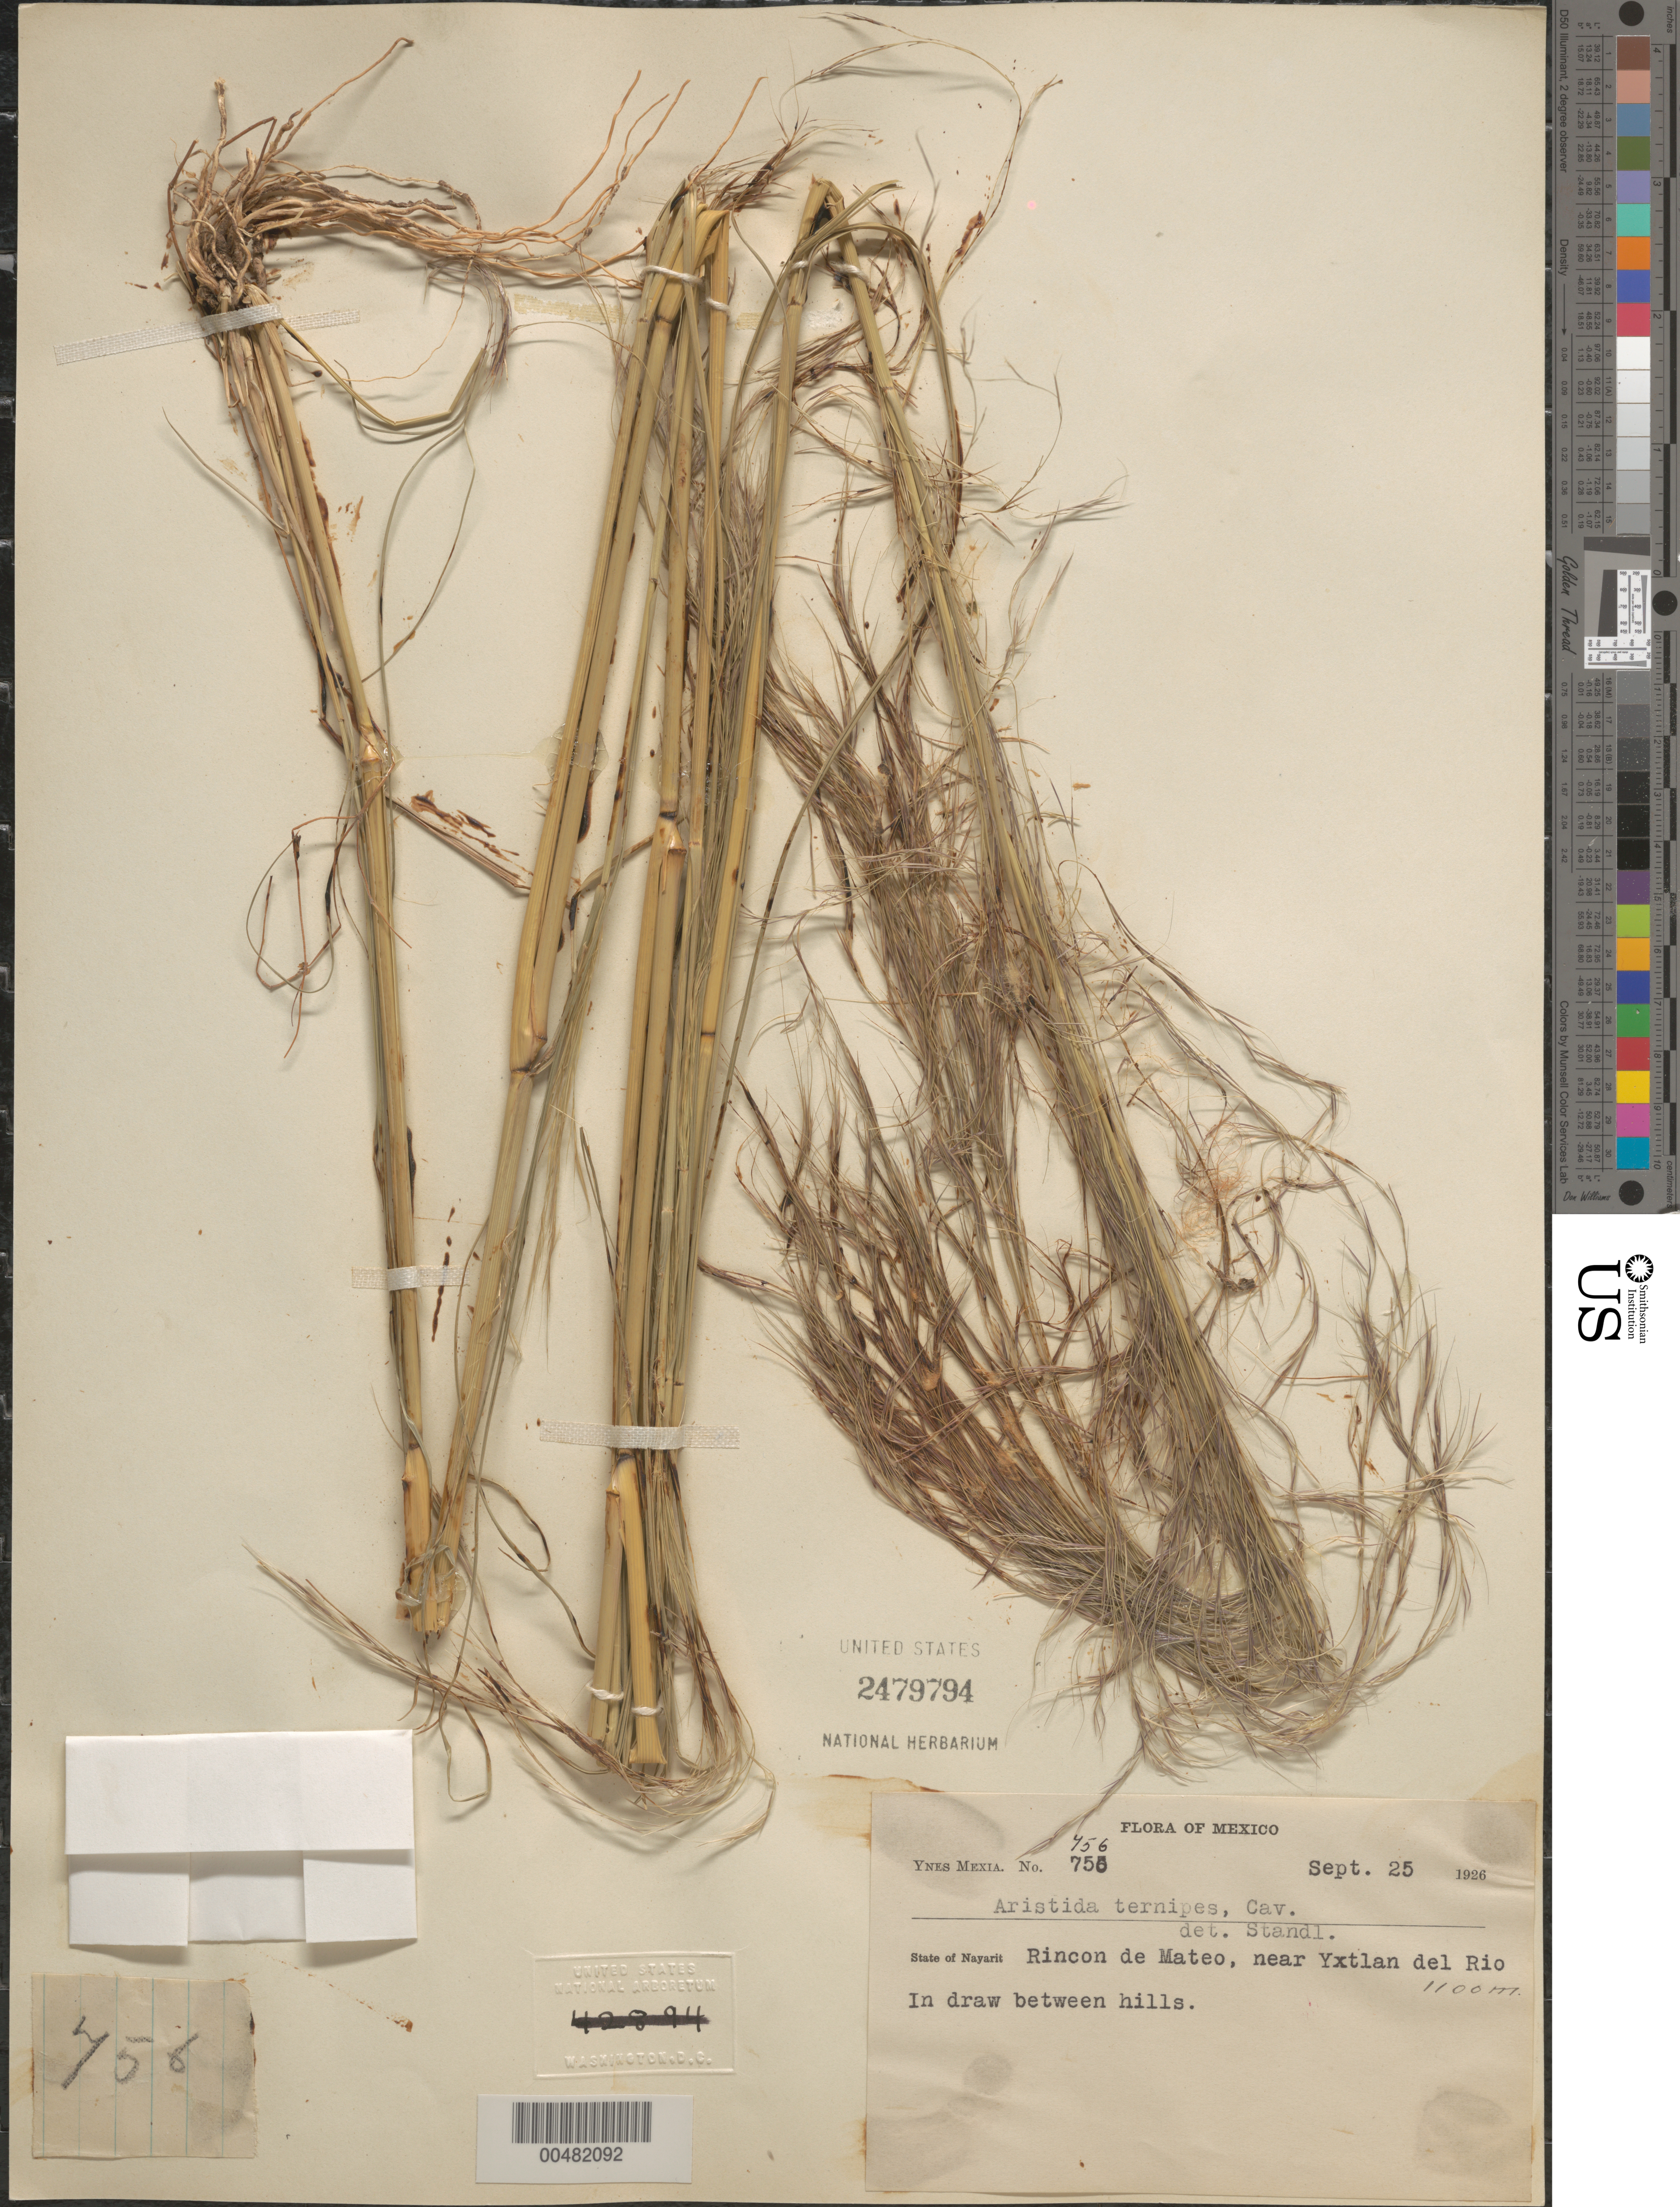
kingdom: Plantae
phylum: Tracheophyta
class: Liliopsida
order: Poales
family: Poaceae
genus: Aristida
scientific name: Aristida ternipes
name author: Cav.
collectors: Y. Mexia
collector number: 756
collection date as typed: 25 Sep 1926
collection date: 1926-09-25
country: Mexico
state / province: Nayarit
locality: Rincon de Mateo, near Yxtlan del Rio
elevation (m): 1100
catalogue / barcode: US 2479794